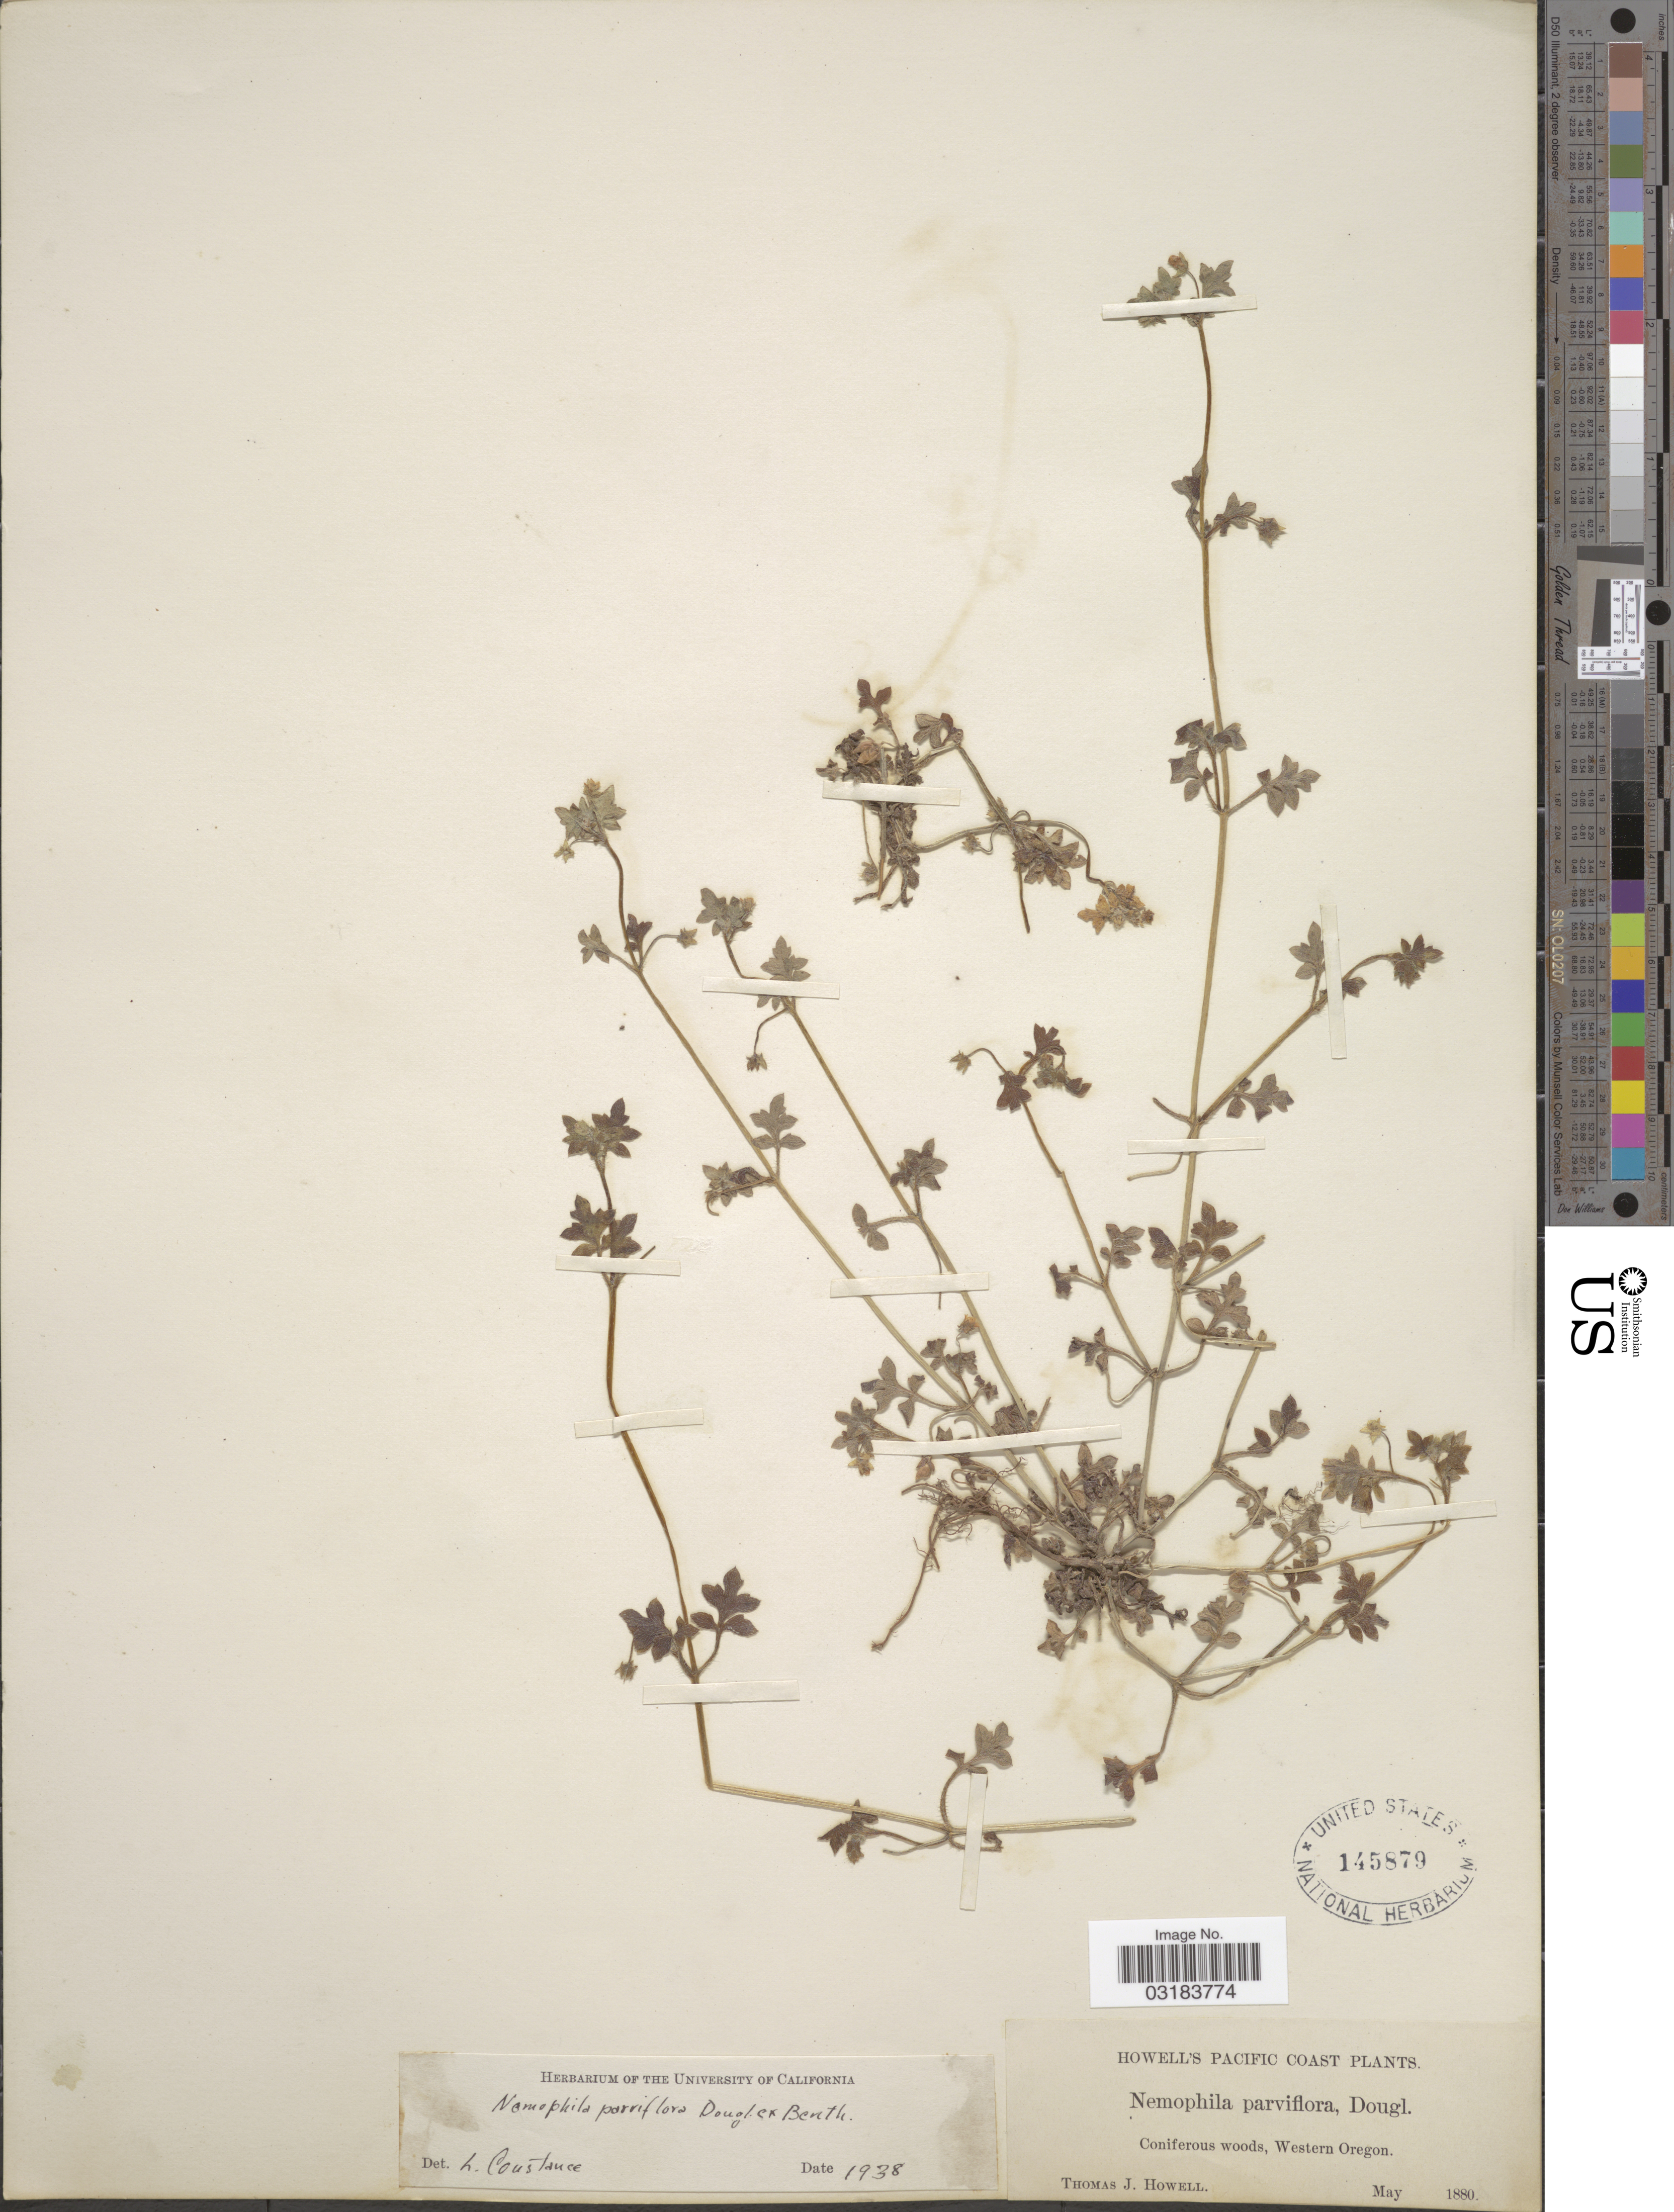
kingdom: Plantae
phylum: Tracheophyta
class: Magnoliopsida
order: Boraginales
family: Hydrophyllaceae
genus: Nemophila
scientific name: Nemophila parviflora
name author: Douglas ex Benth.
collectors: T. J. Howell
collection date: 1880-05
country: United States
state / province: Oregon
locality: Pacific Coast. Coniferous woods, Western Oregon.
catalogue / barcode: US 145879